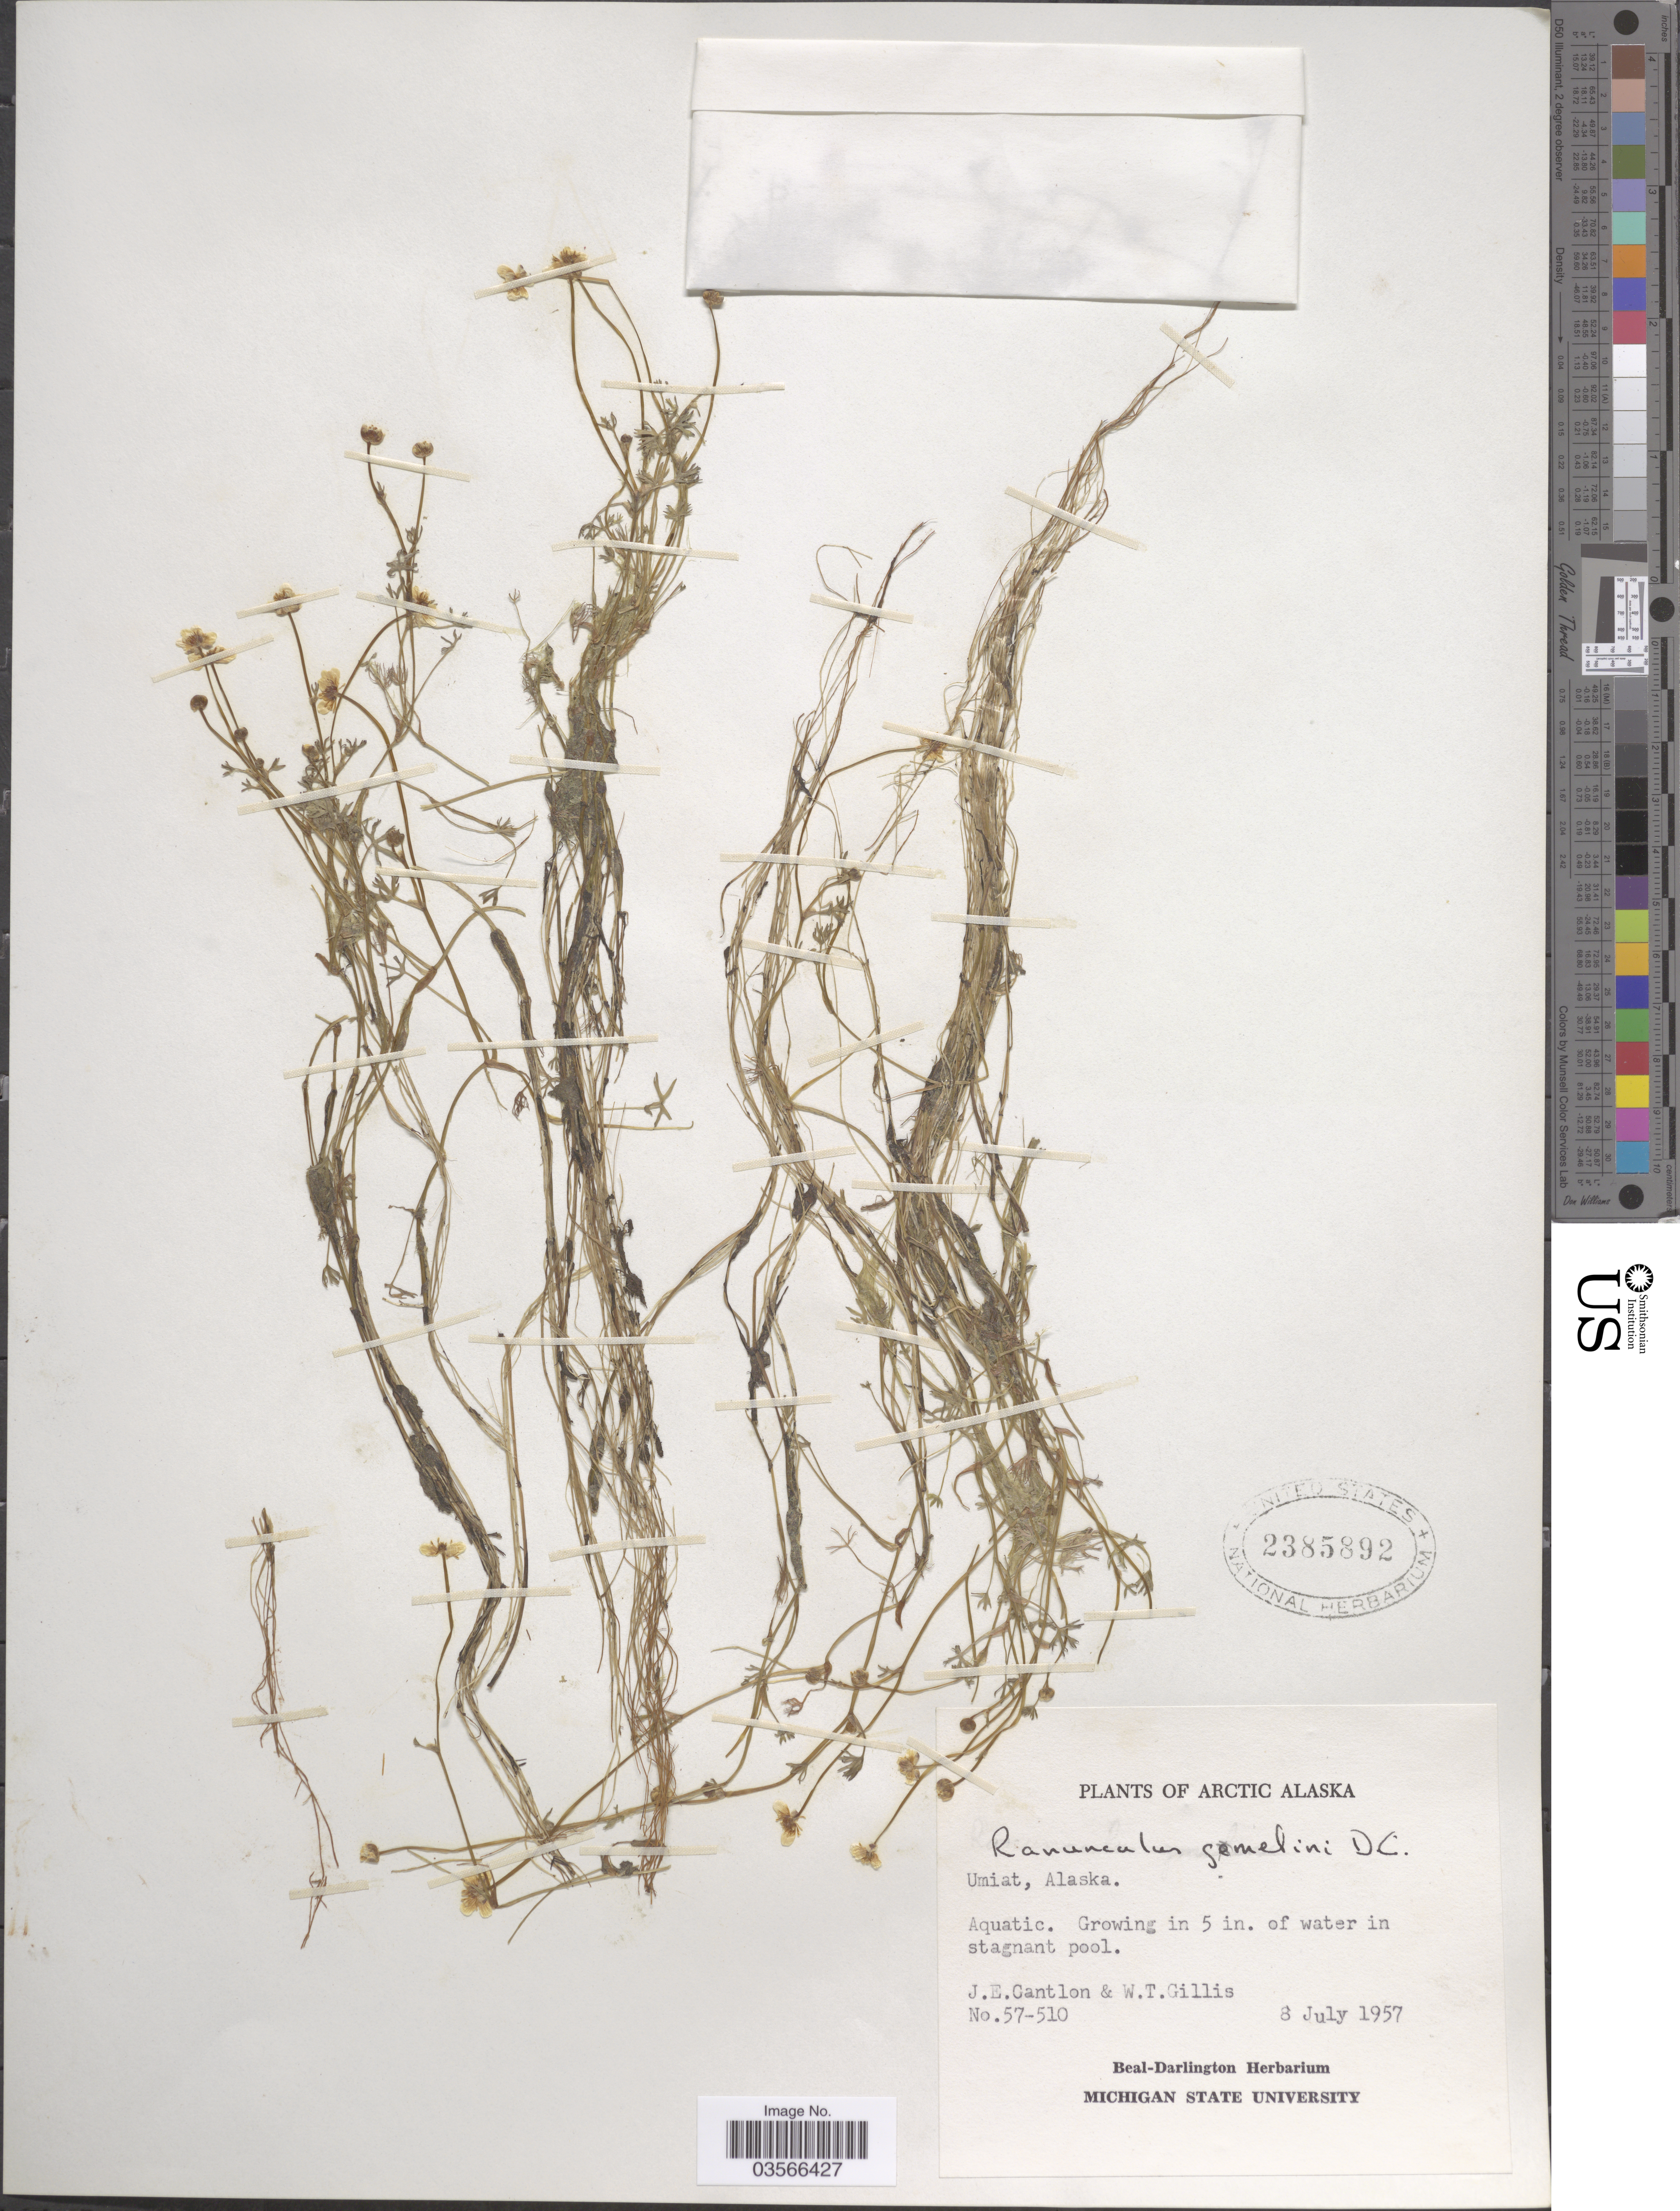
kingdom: Plantae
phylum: Tracheophyta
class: Magnoliopsida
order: Ranunculales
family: Ranunculaceae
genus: Ranunculus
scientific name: Ranunculus gmelinii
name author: DC.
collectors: J. Cantlon & W. T. Gillis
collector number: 57-510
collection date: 1957-07-08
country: United States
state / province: Alaska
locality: Arctic Alaska. Umiat. Aquatic.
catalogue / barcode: US 2385892